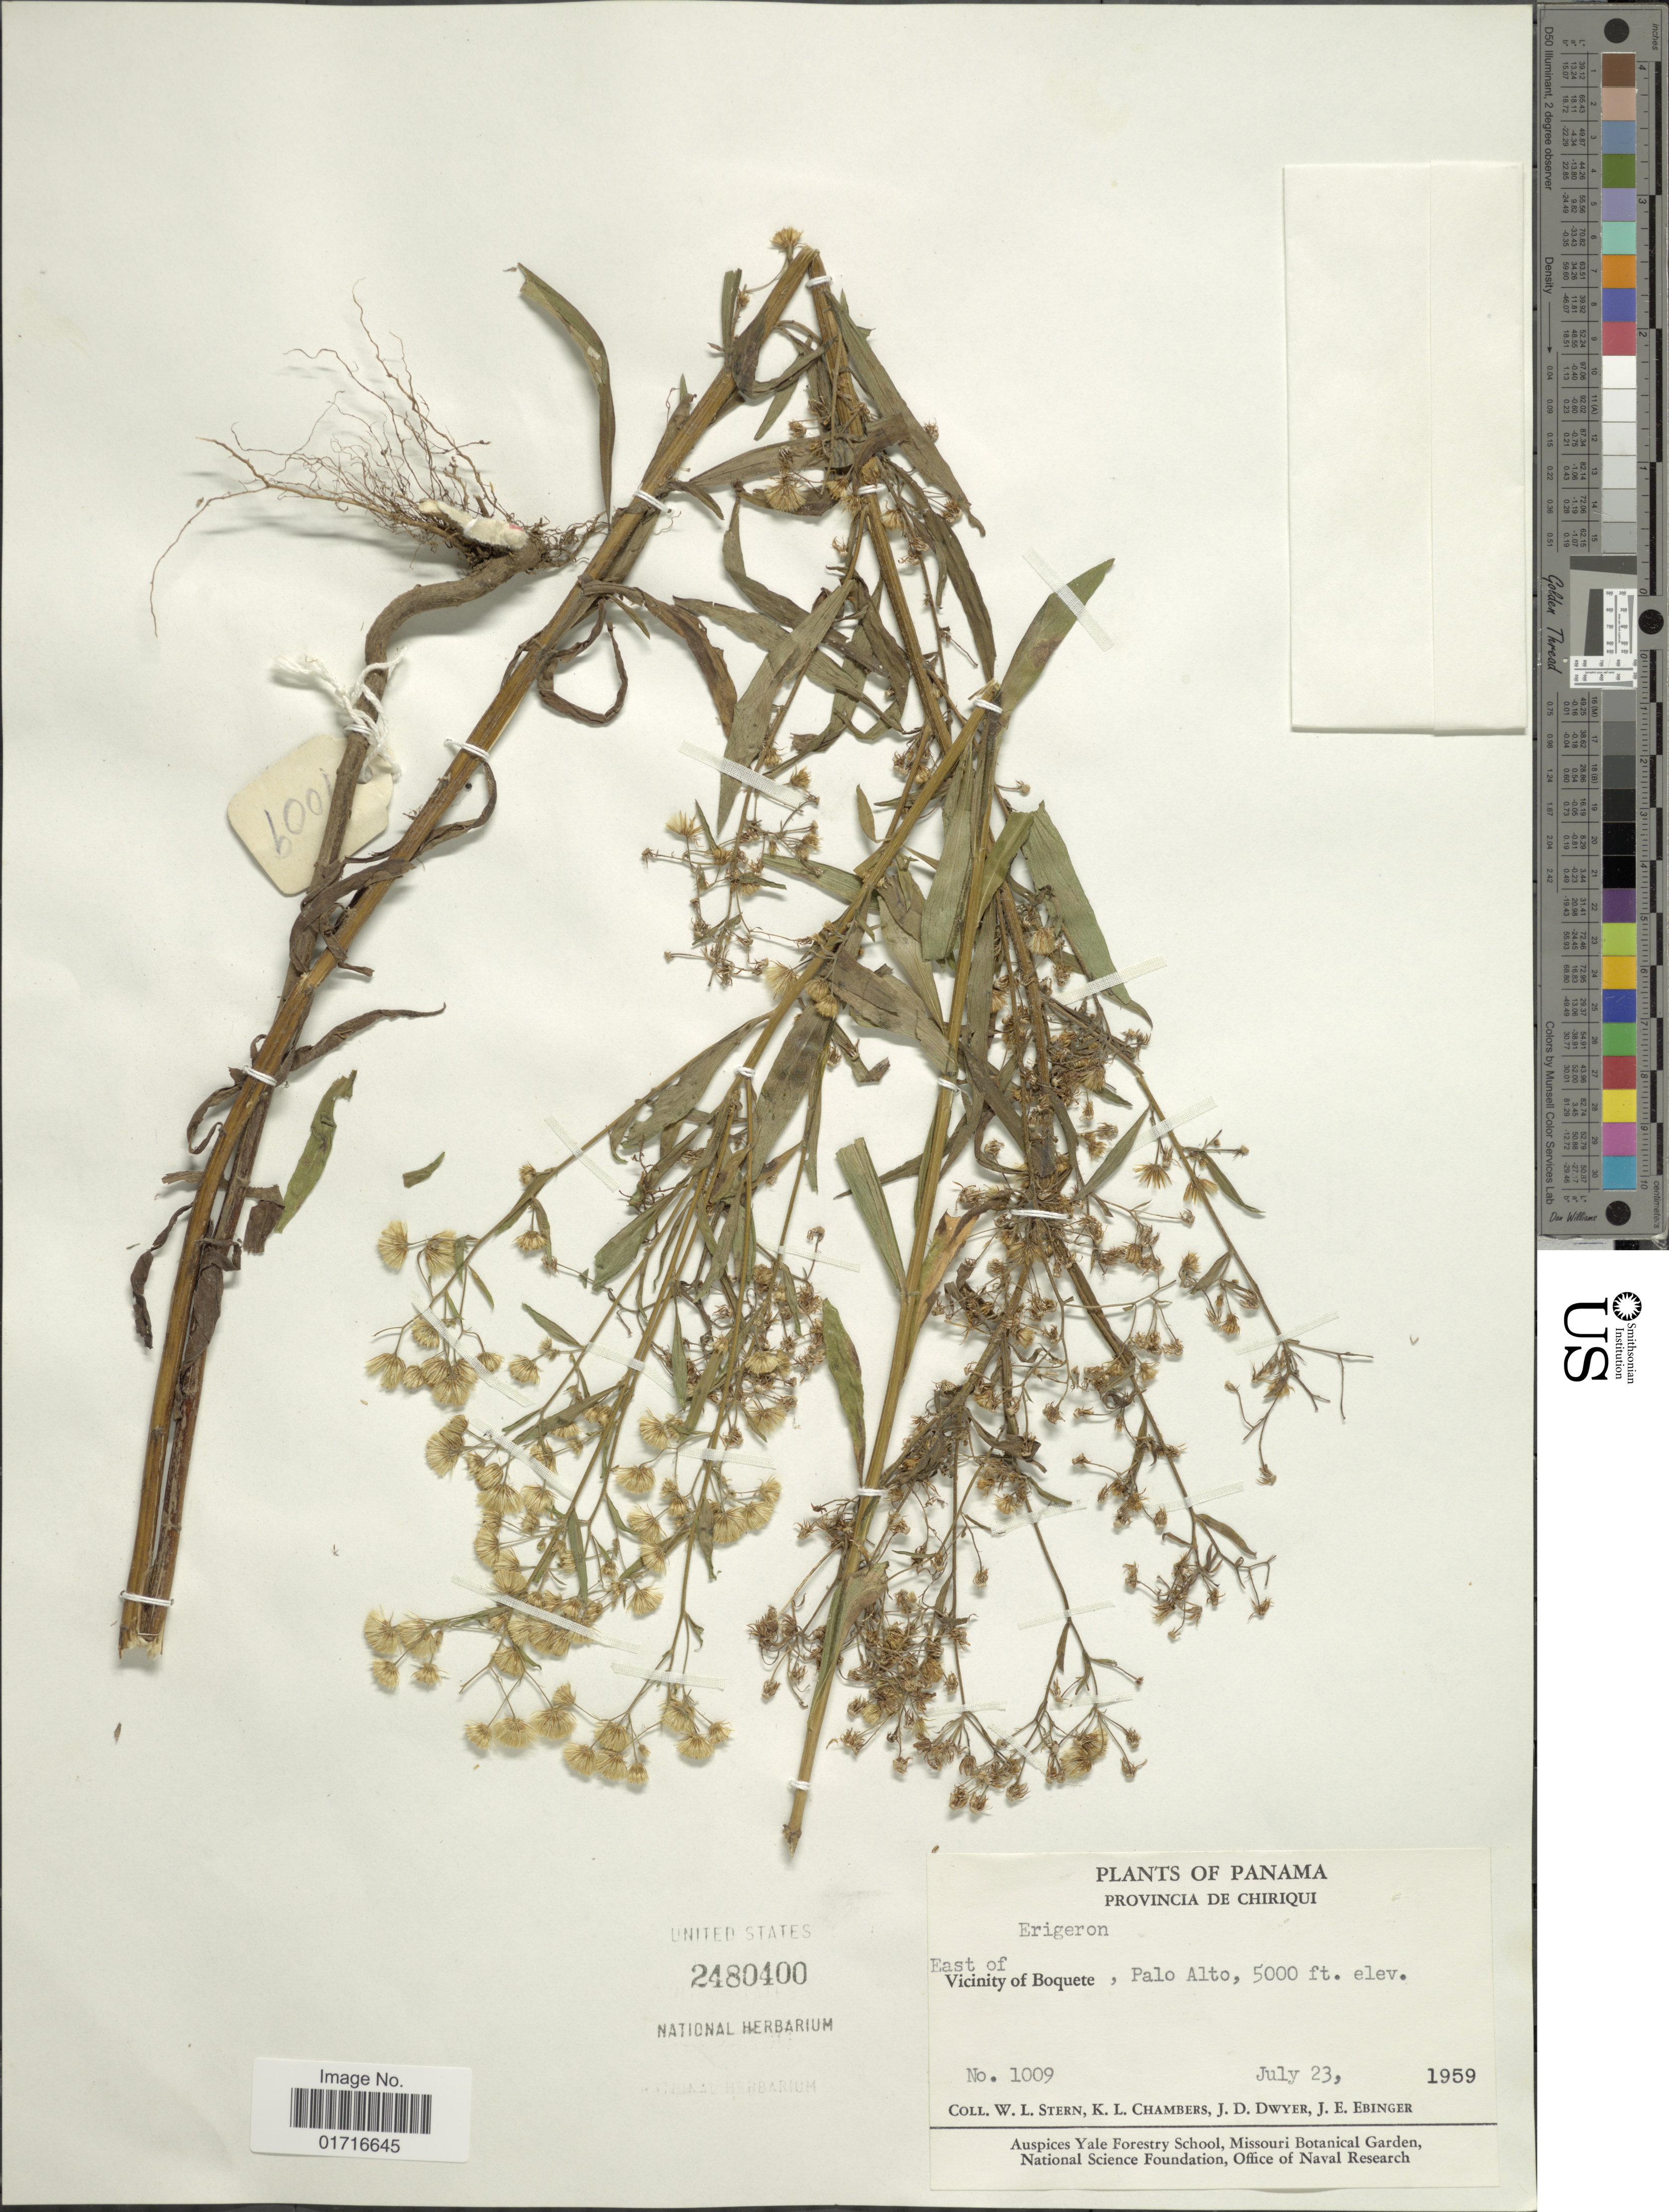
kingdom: Plantae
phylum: Tracheophyta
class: Magnoliopsida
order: Asterales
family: Asteraceae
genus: Conyza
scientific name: Conyza sp.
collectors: W. L. Stern, K. Chambers, J. D. Dwyer & J. Ebinger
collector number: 1009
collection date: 1959-07-23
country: Panama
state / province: Chiriqui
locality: Panama. Provincia de Chiriqui.East of Vicinity of Boquete, Palo Alto.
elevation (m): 1524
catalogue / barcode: US 2480400